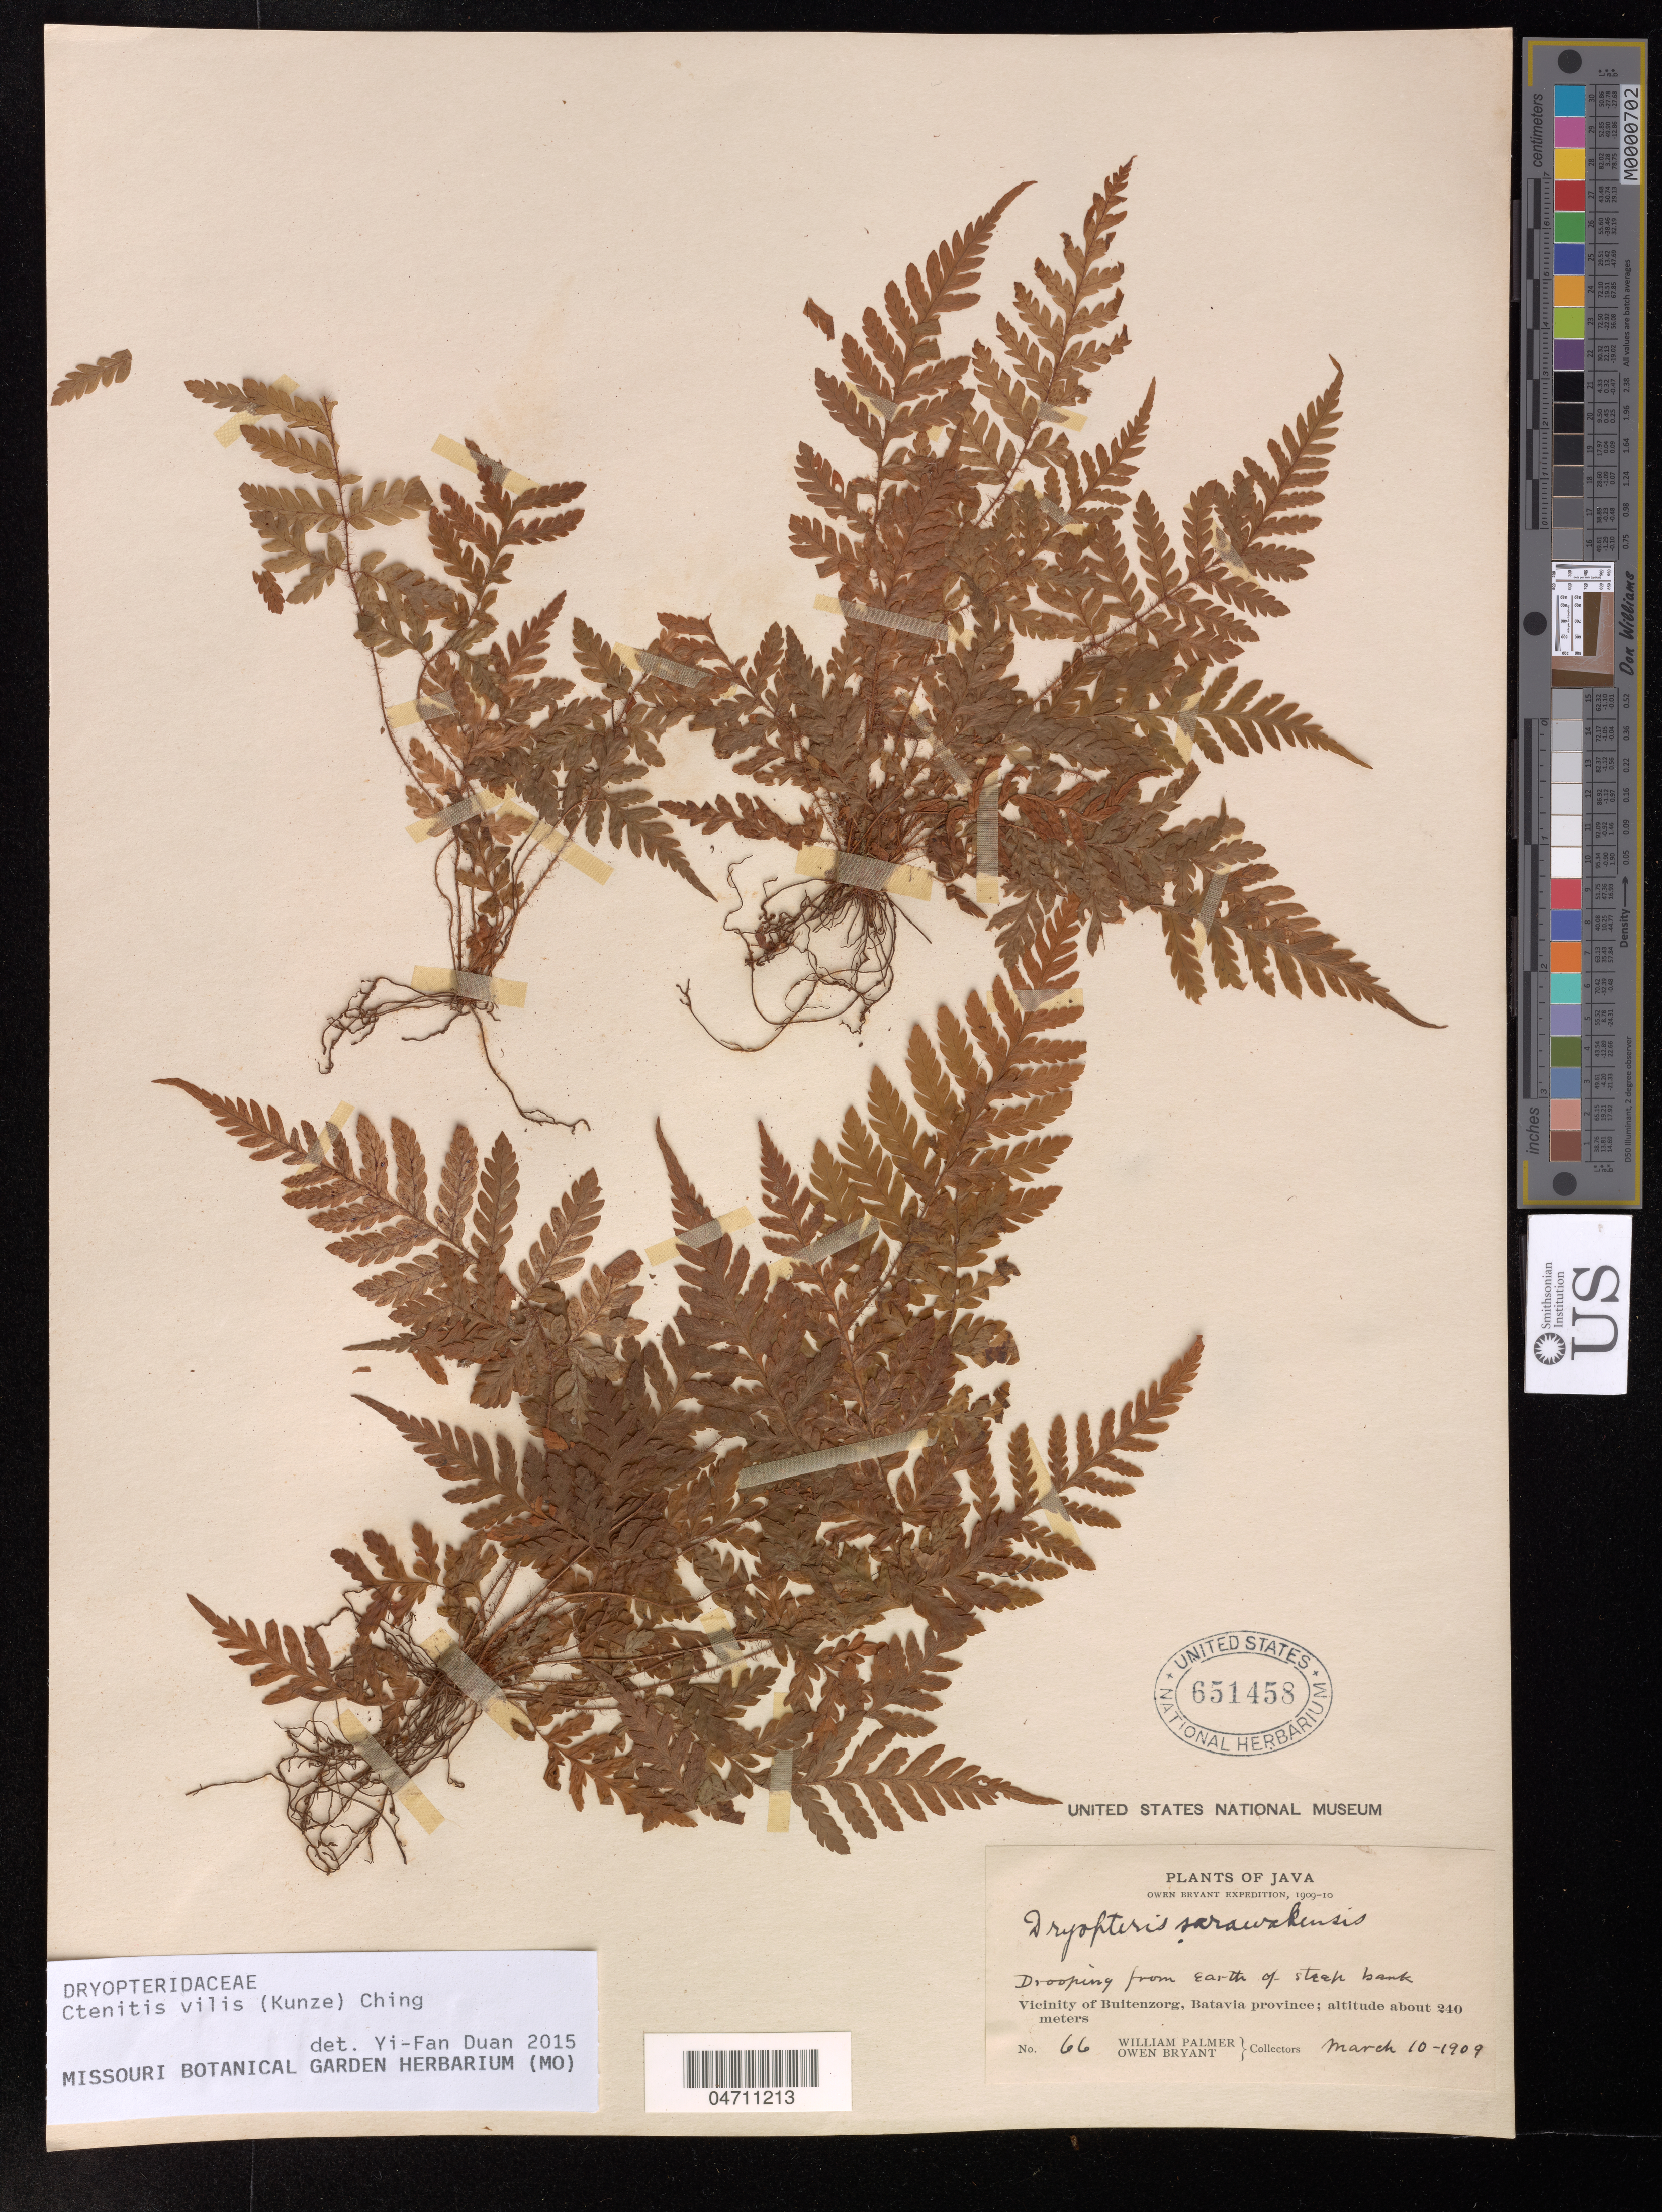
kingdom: Plantae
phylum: Tracheophyta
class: Polypodiopsida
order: Polypodiales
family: Dryopteridaceae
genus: Ctenitis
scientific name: Ctenitis vilis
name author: (Kunze) Ching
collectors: W. Palmer & O. Bryant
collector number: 66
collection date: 1909-03-10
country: Indonesia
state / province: Java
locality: Vicinity of Buitenzorg, Batavia province.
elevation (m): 240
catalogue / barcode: US 651458